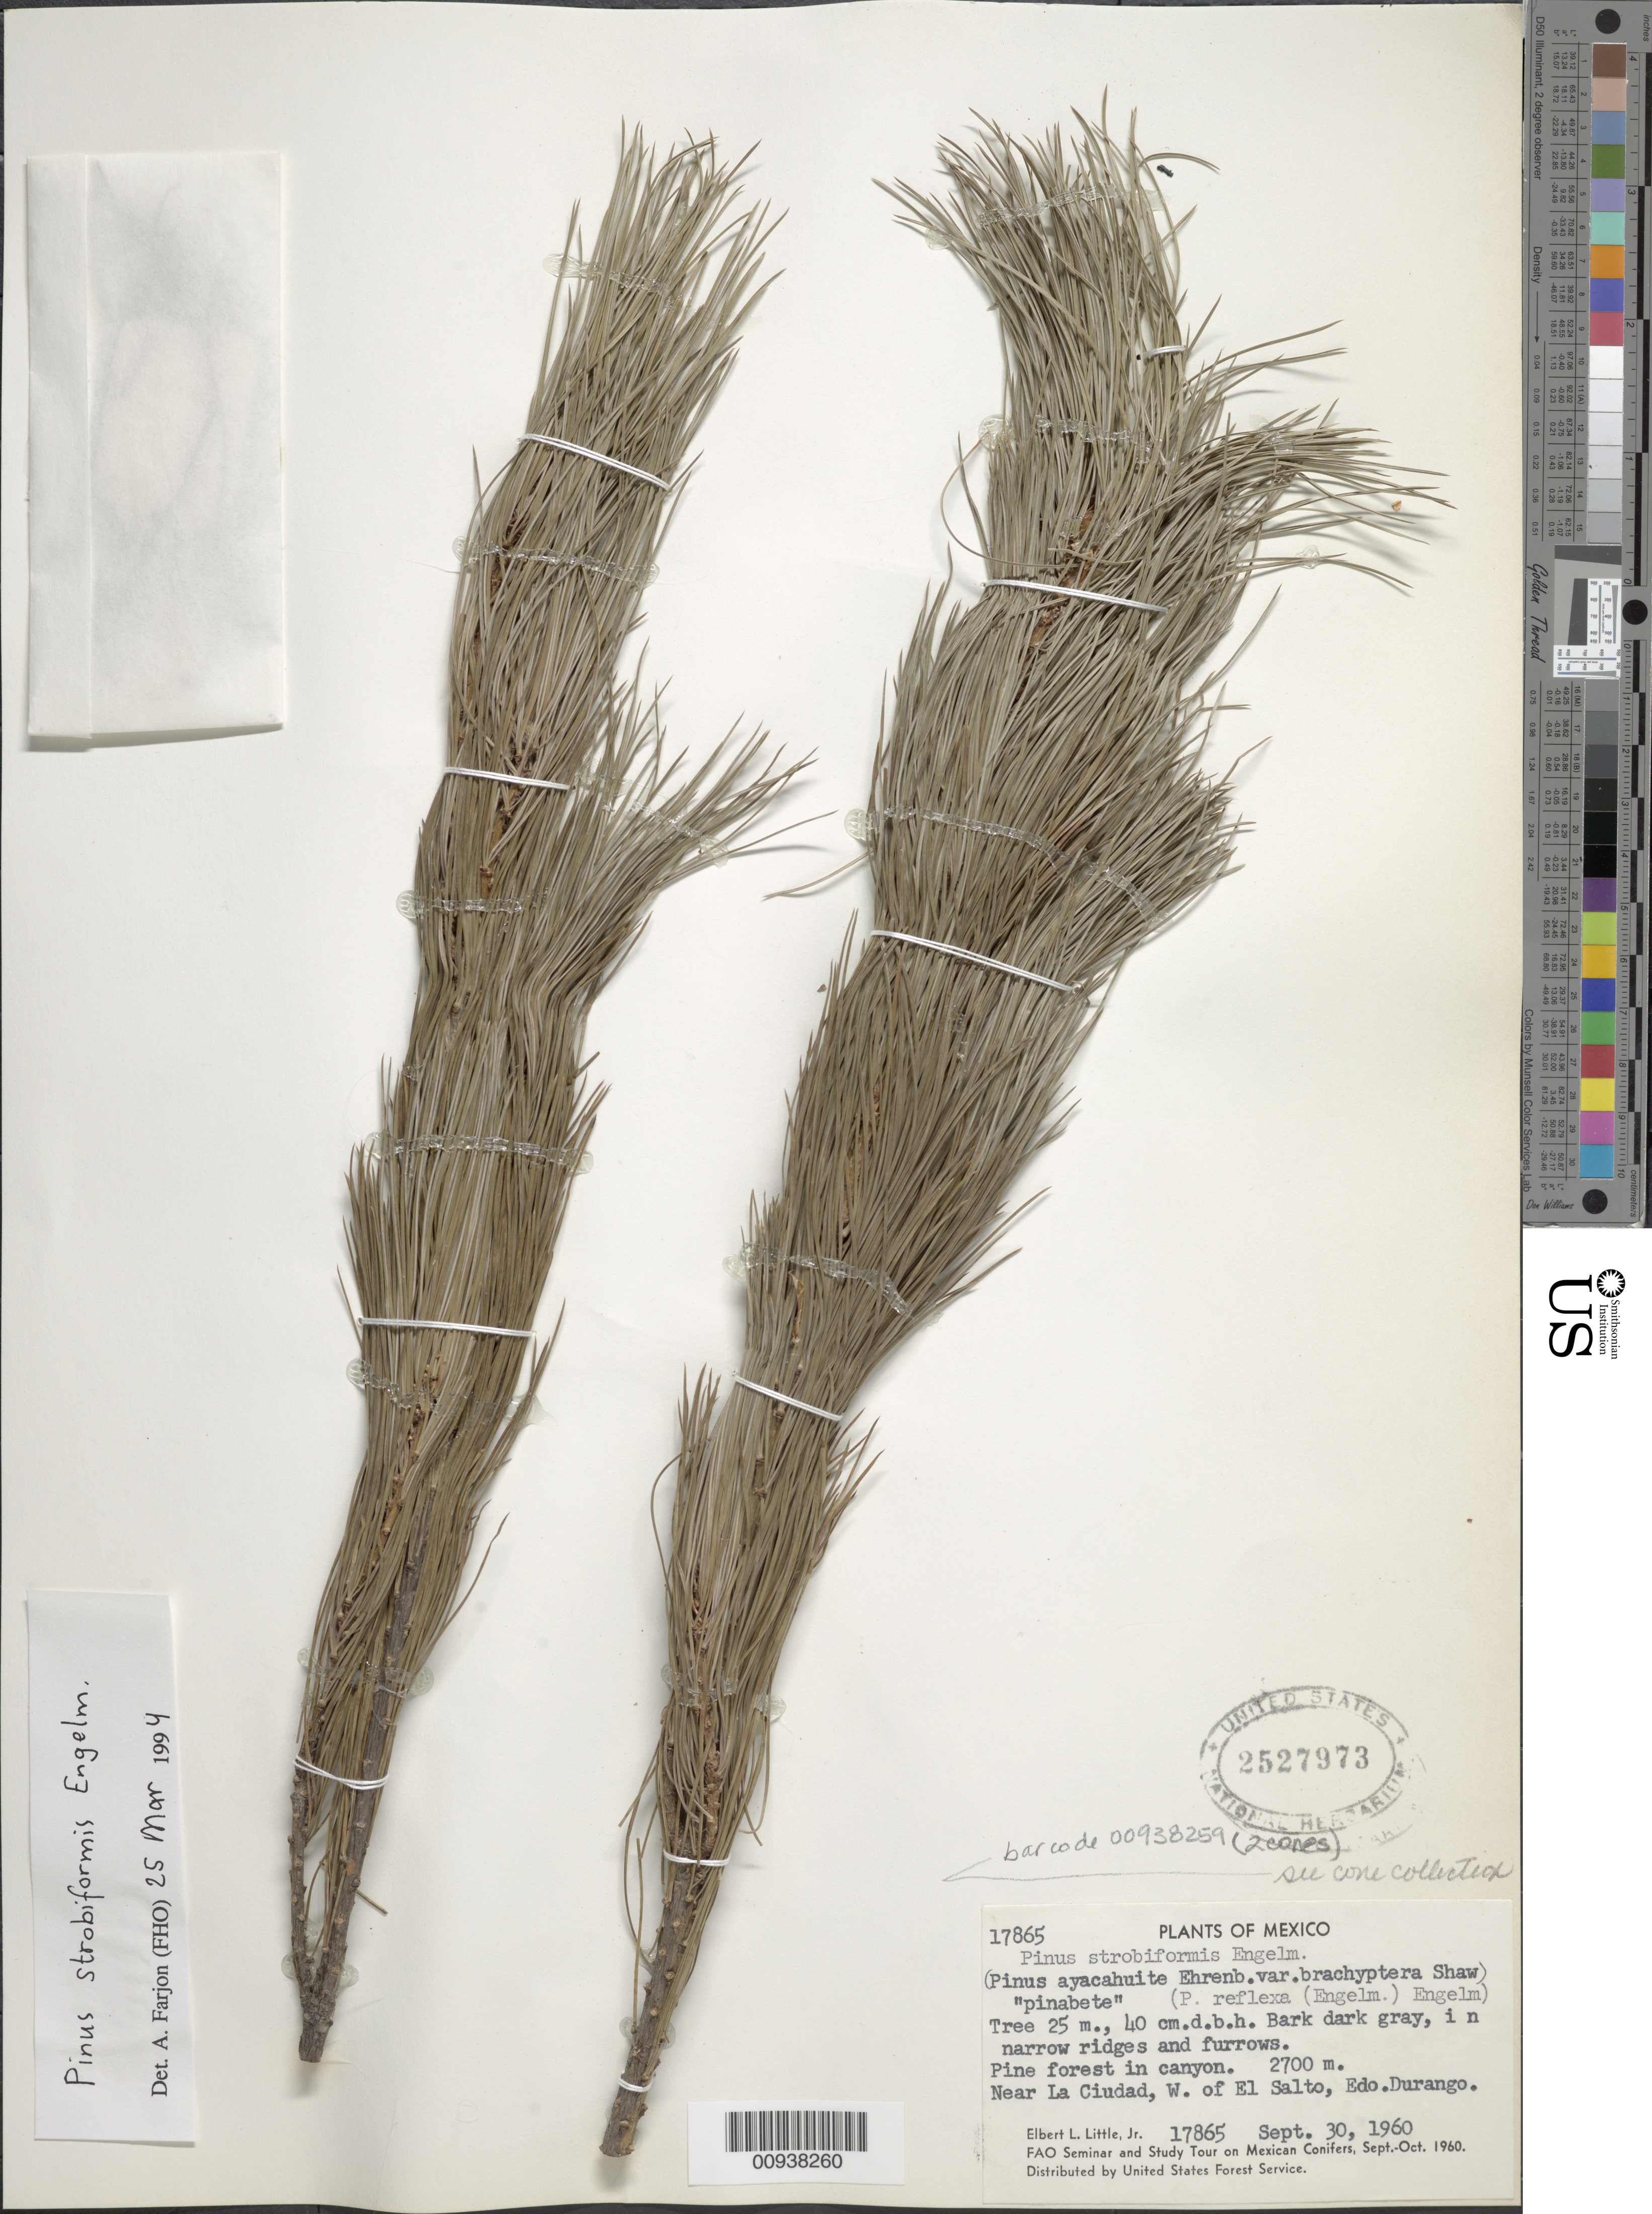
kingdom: Plantae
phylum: Tracheophyta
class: Pinopsida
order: Pinales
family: Pinaceae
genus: Pinus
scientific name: Pinus strobiformis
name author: Engelm.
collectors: E. L. Little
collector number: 17865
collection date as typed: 30 Sep 1960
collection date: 1960-09-30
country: Mexico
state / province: Durango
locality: Near La Ciudad, W. of El Salto.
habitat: Pine forest in canyon.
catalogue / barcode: US 2527973